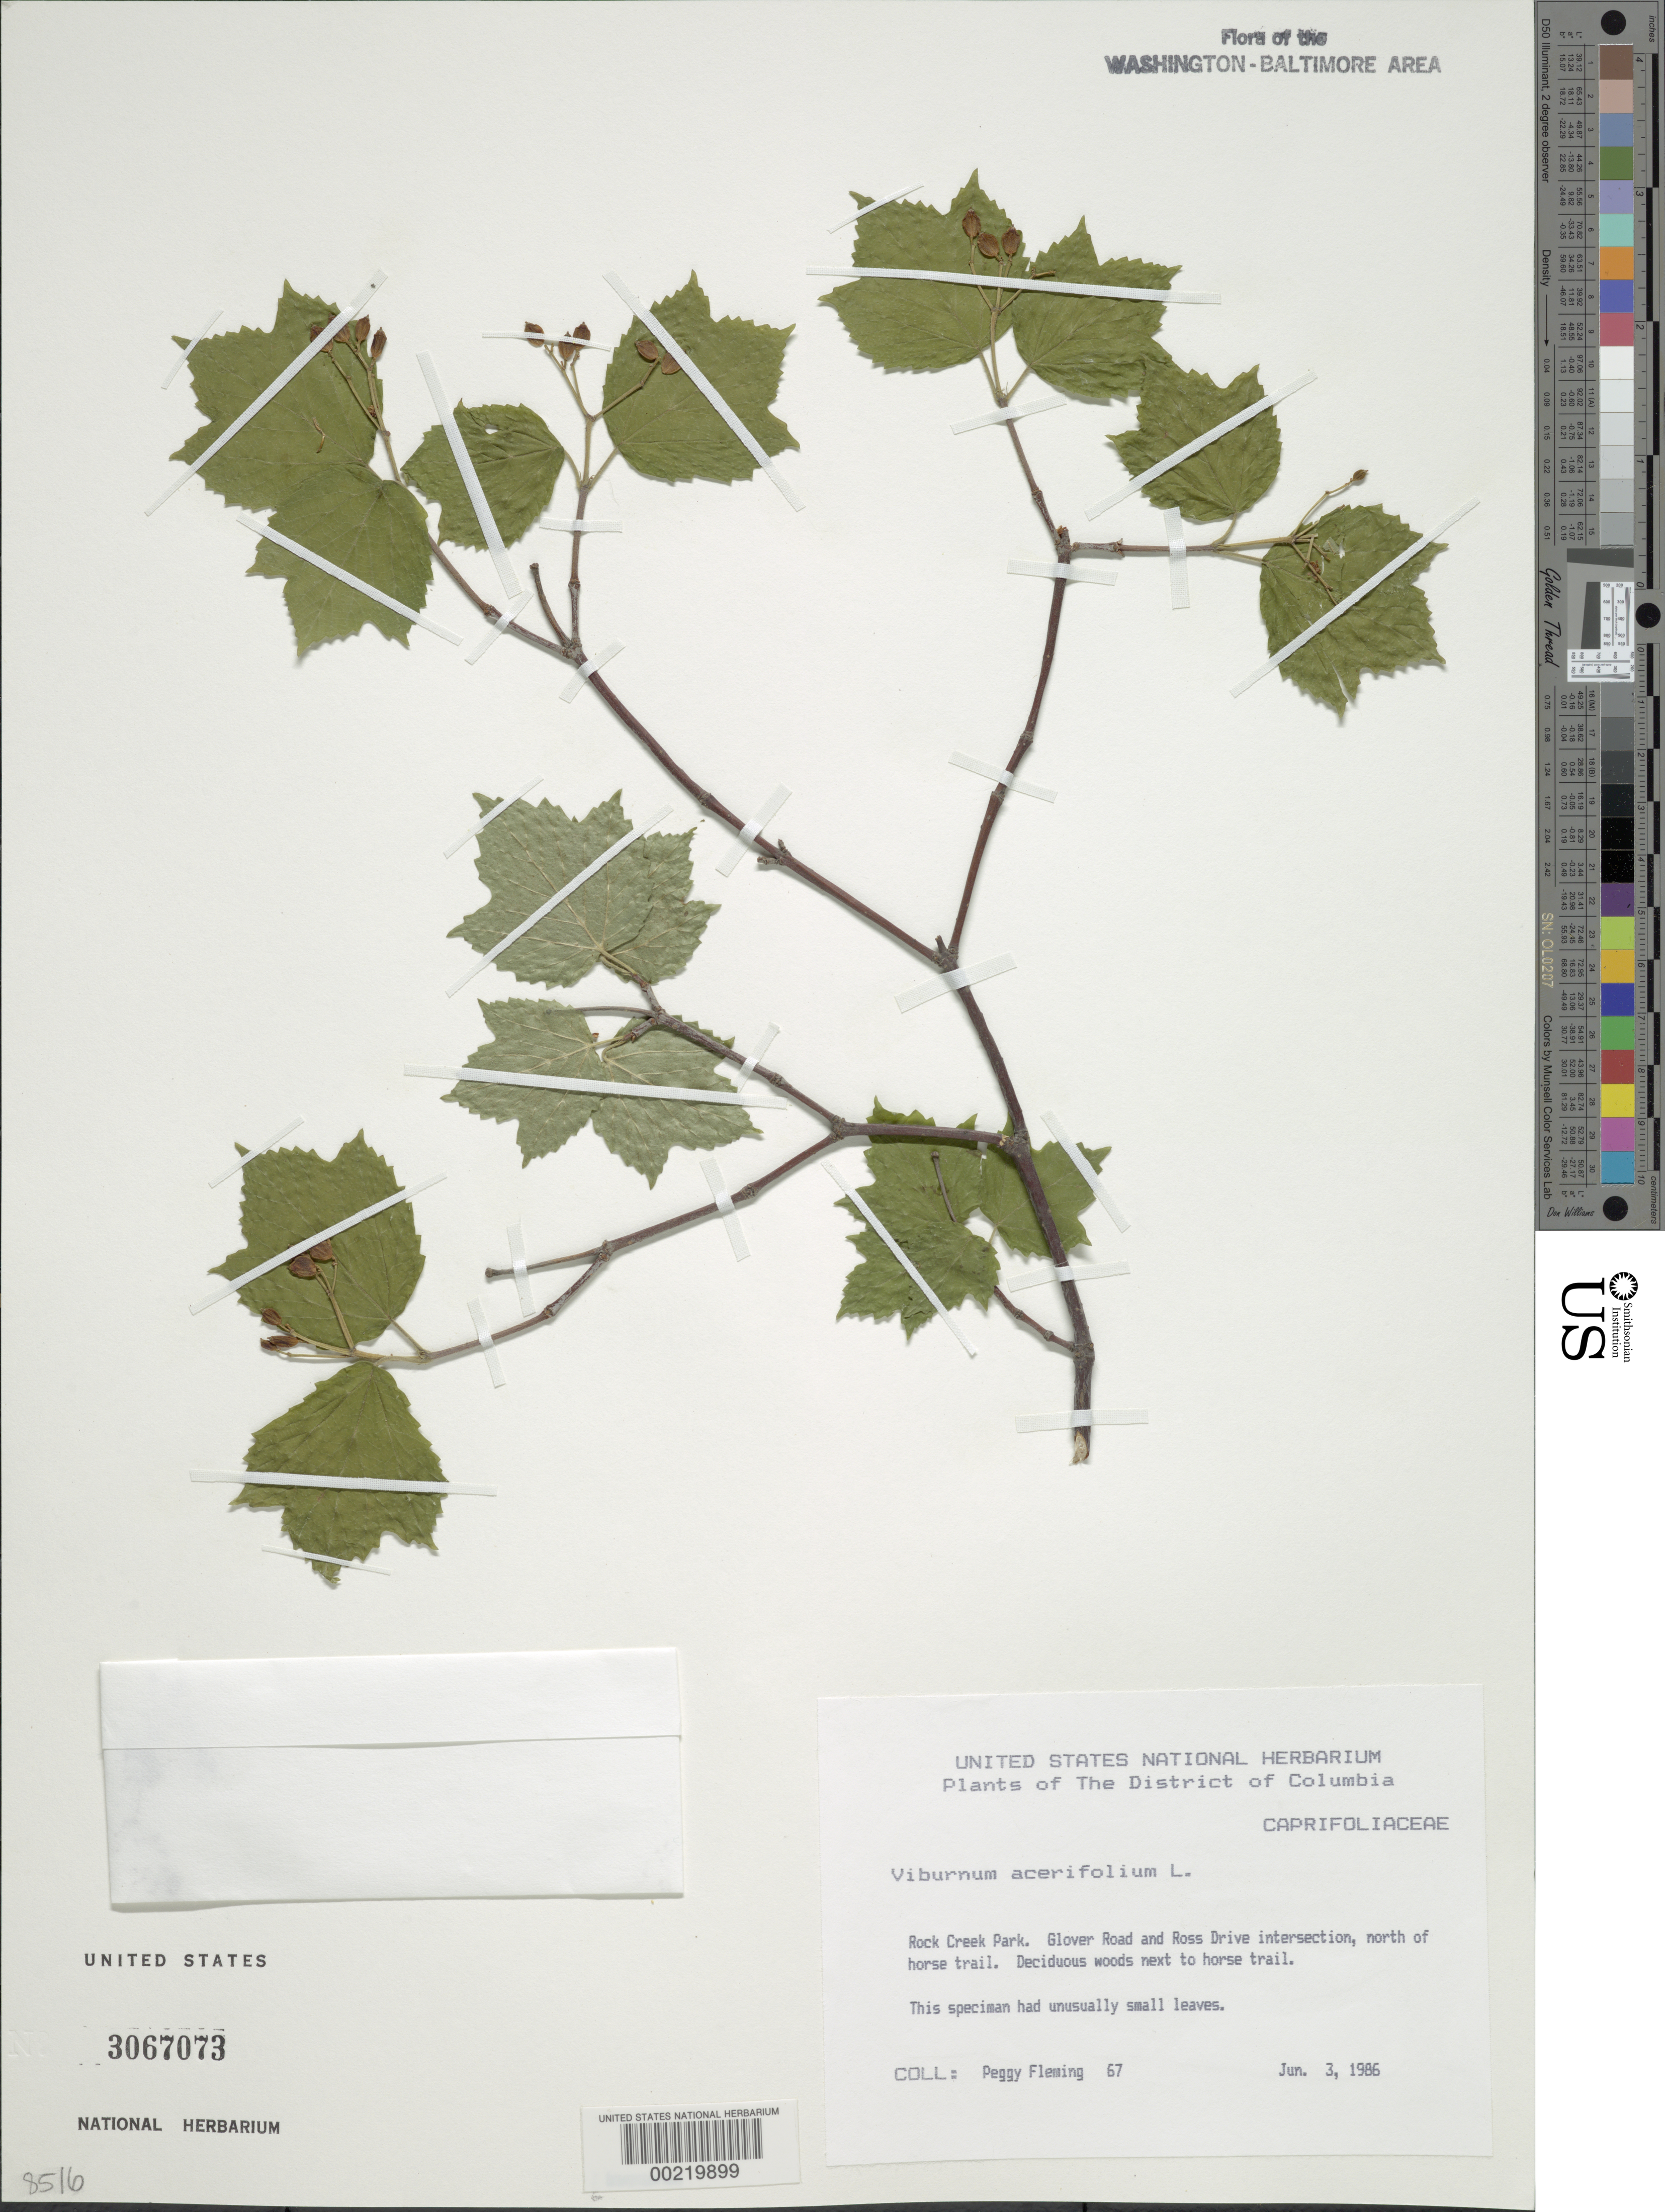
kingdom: Plantae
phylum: Tracheophyta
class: Magnoliopsida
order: Dipsacales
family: Viburnaceae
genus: Viburnum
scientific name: Viburnum acerifolium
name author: L.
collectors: P. Fleming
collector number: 67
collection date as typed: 03 Jun 1986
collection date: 1986-06-03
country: United States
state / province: District of Columbia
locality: Glover Road and Ross Drive Rock Creek Park & vicinity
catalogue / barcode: US 3067073